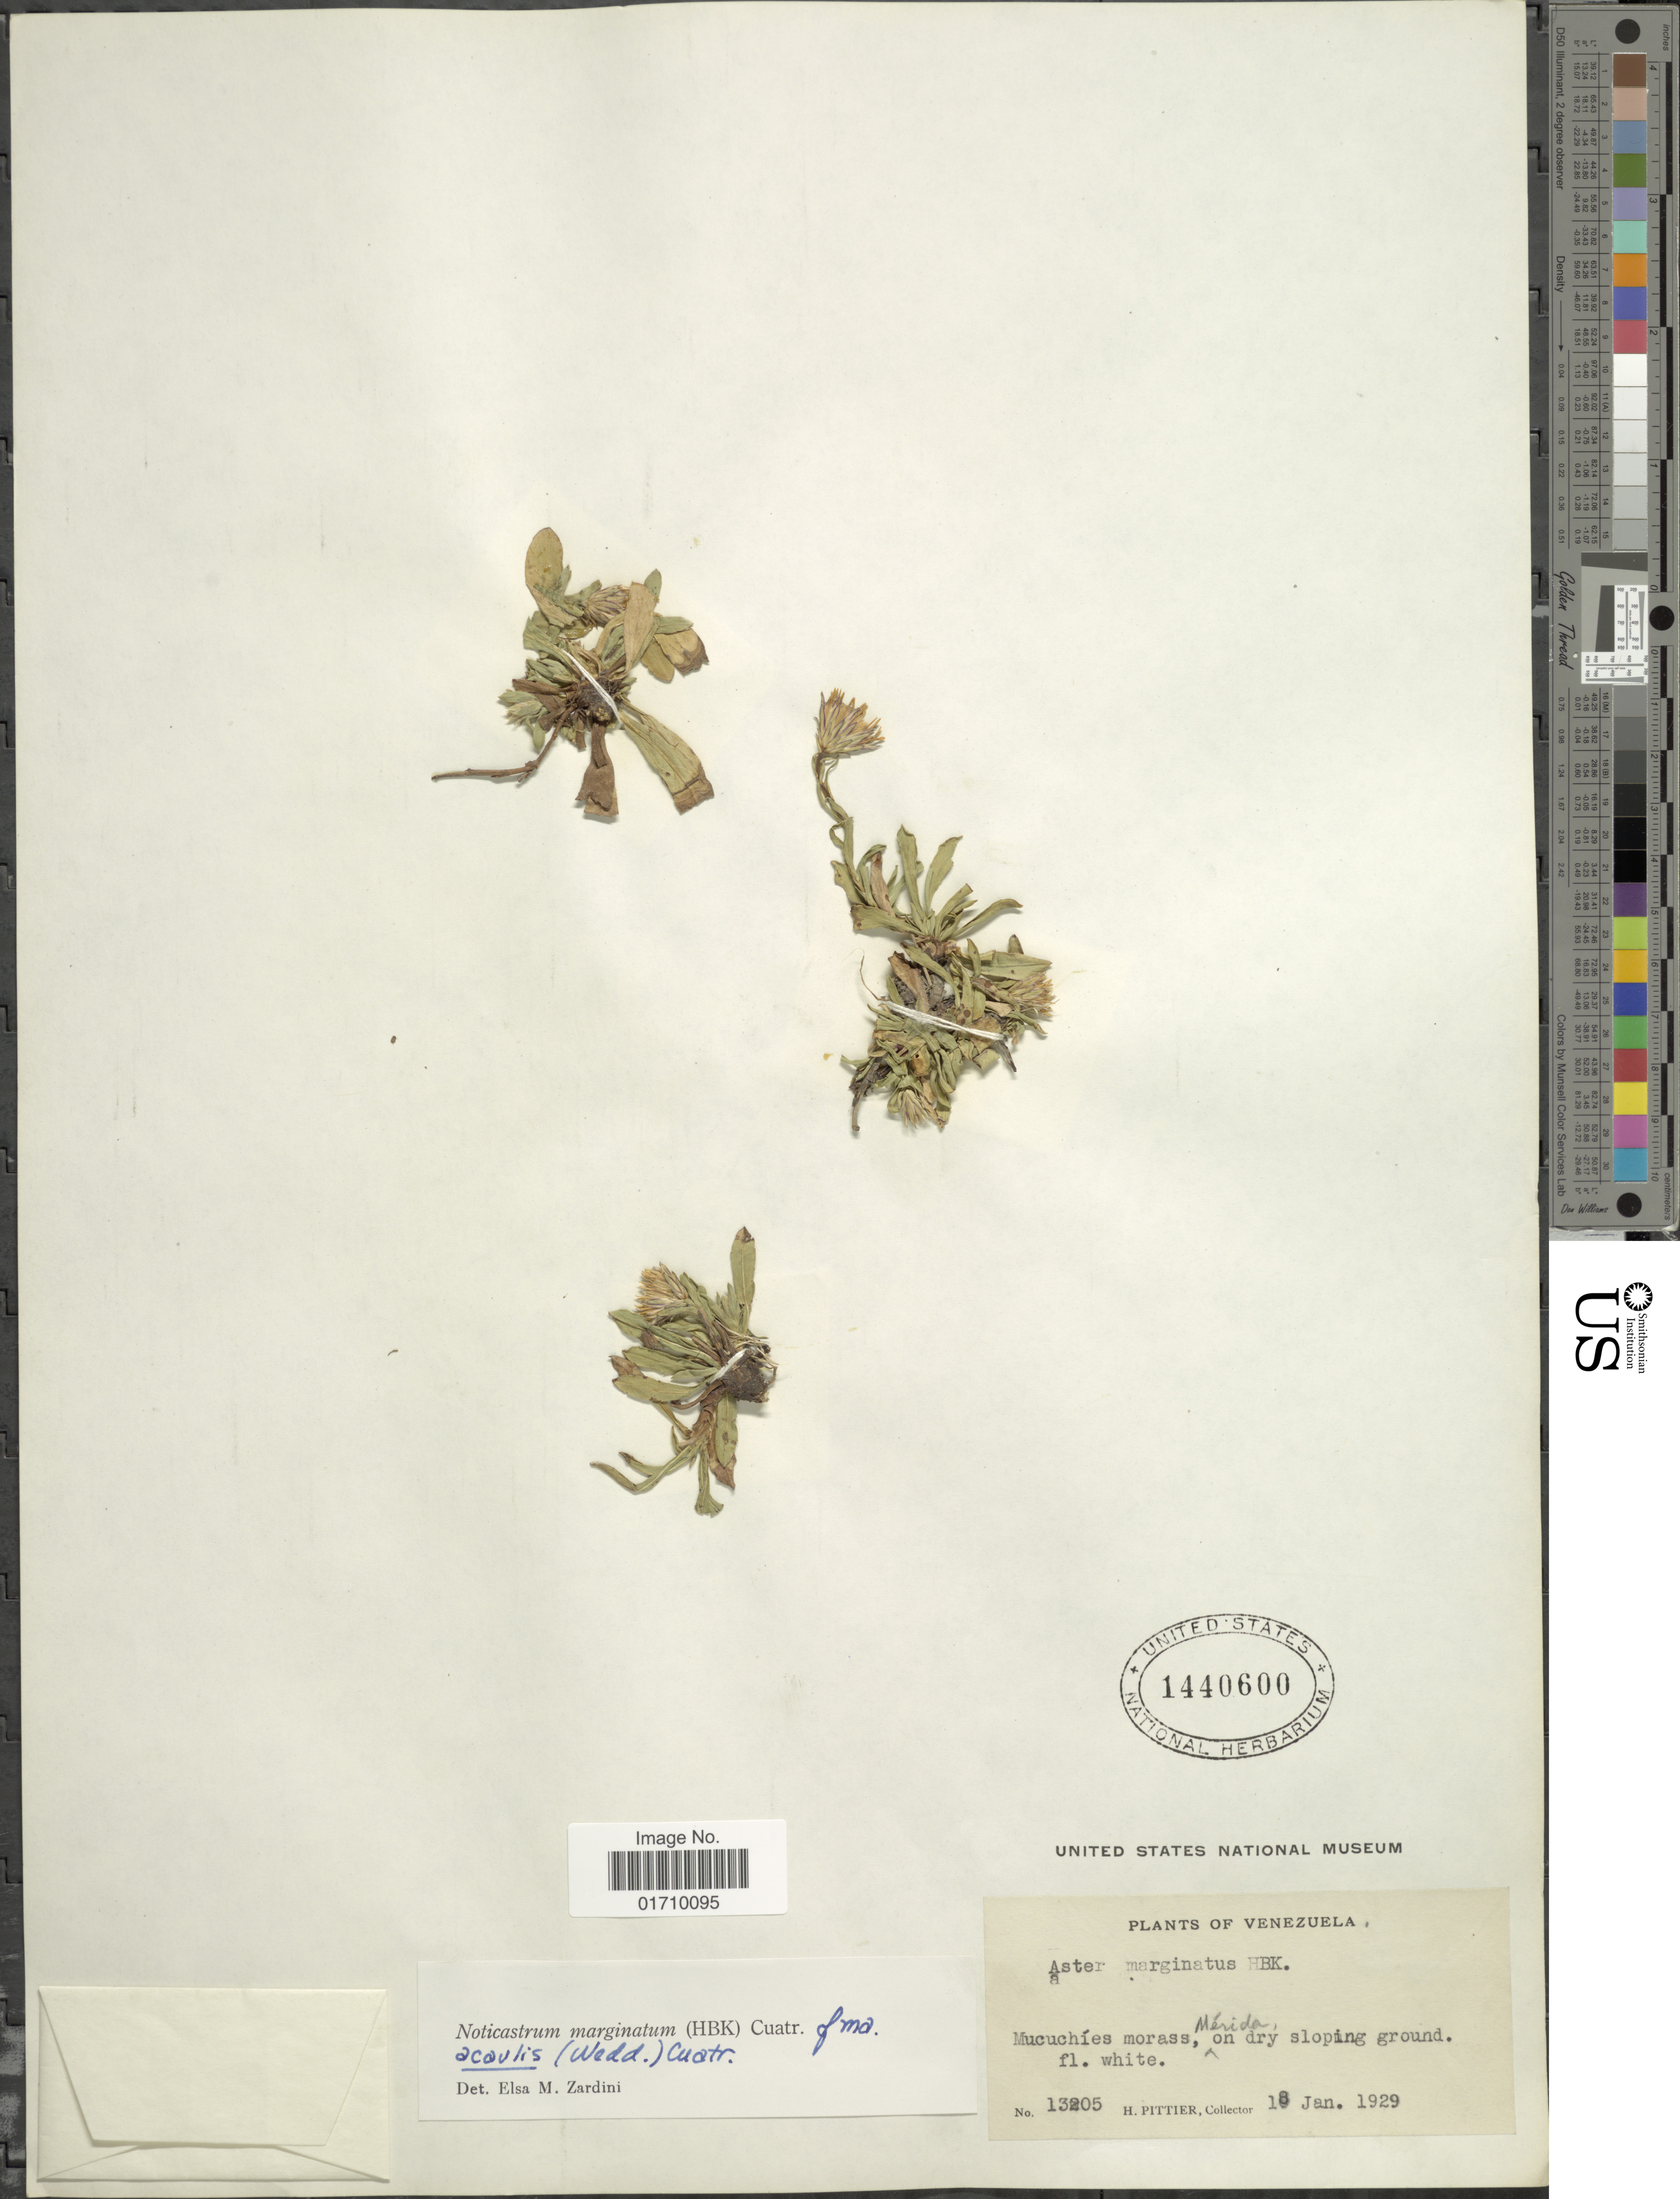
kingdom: Plantae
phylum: Tracheophyta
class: Magnoliopsida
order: Asterales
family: Asteraceae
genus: Noticastrum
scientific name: Noticastrum marginatum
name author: (Kunth) Cuatrec.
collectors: H. F. Pittier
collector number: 13205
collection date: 1929-01-18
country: Venezuela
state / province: Mérida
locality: Mucuchies morass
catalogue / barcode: US 1440600